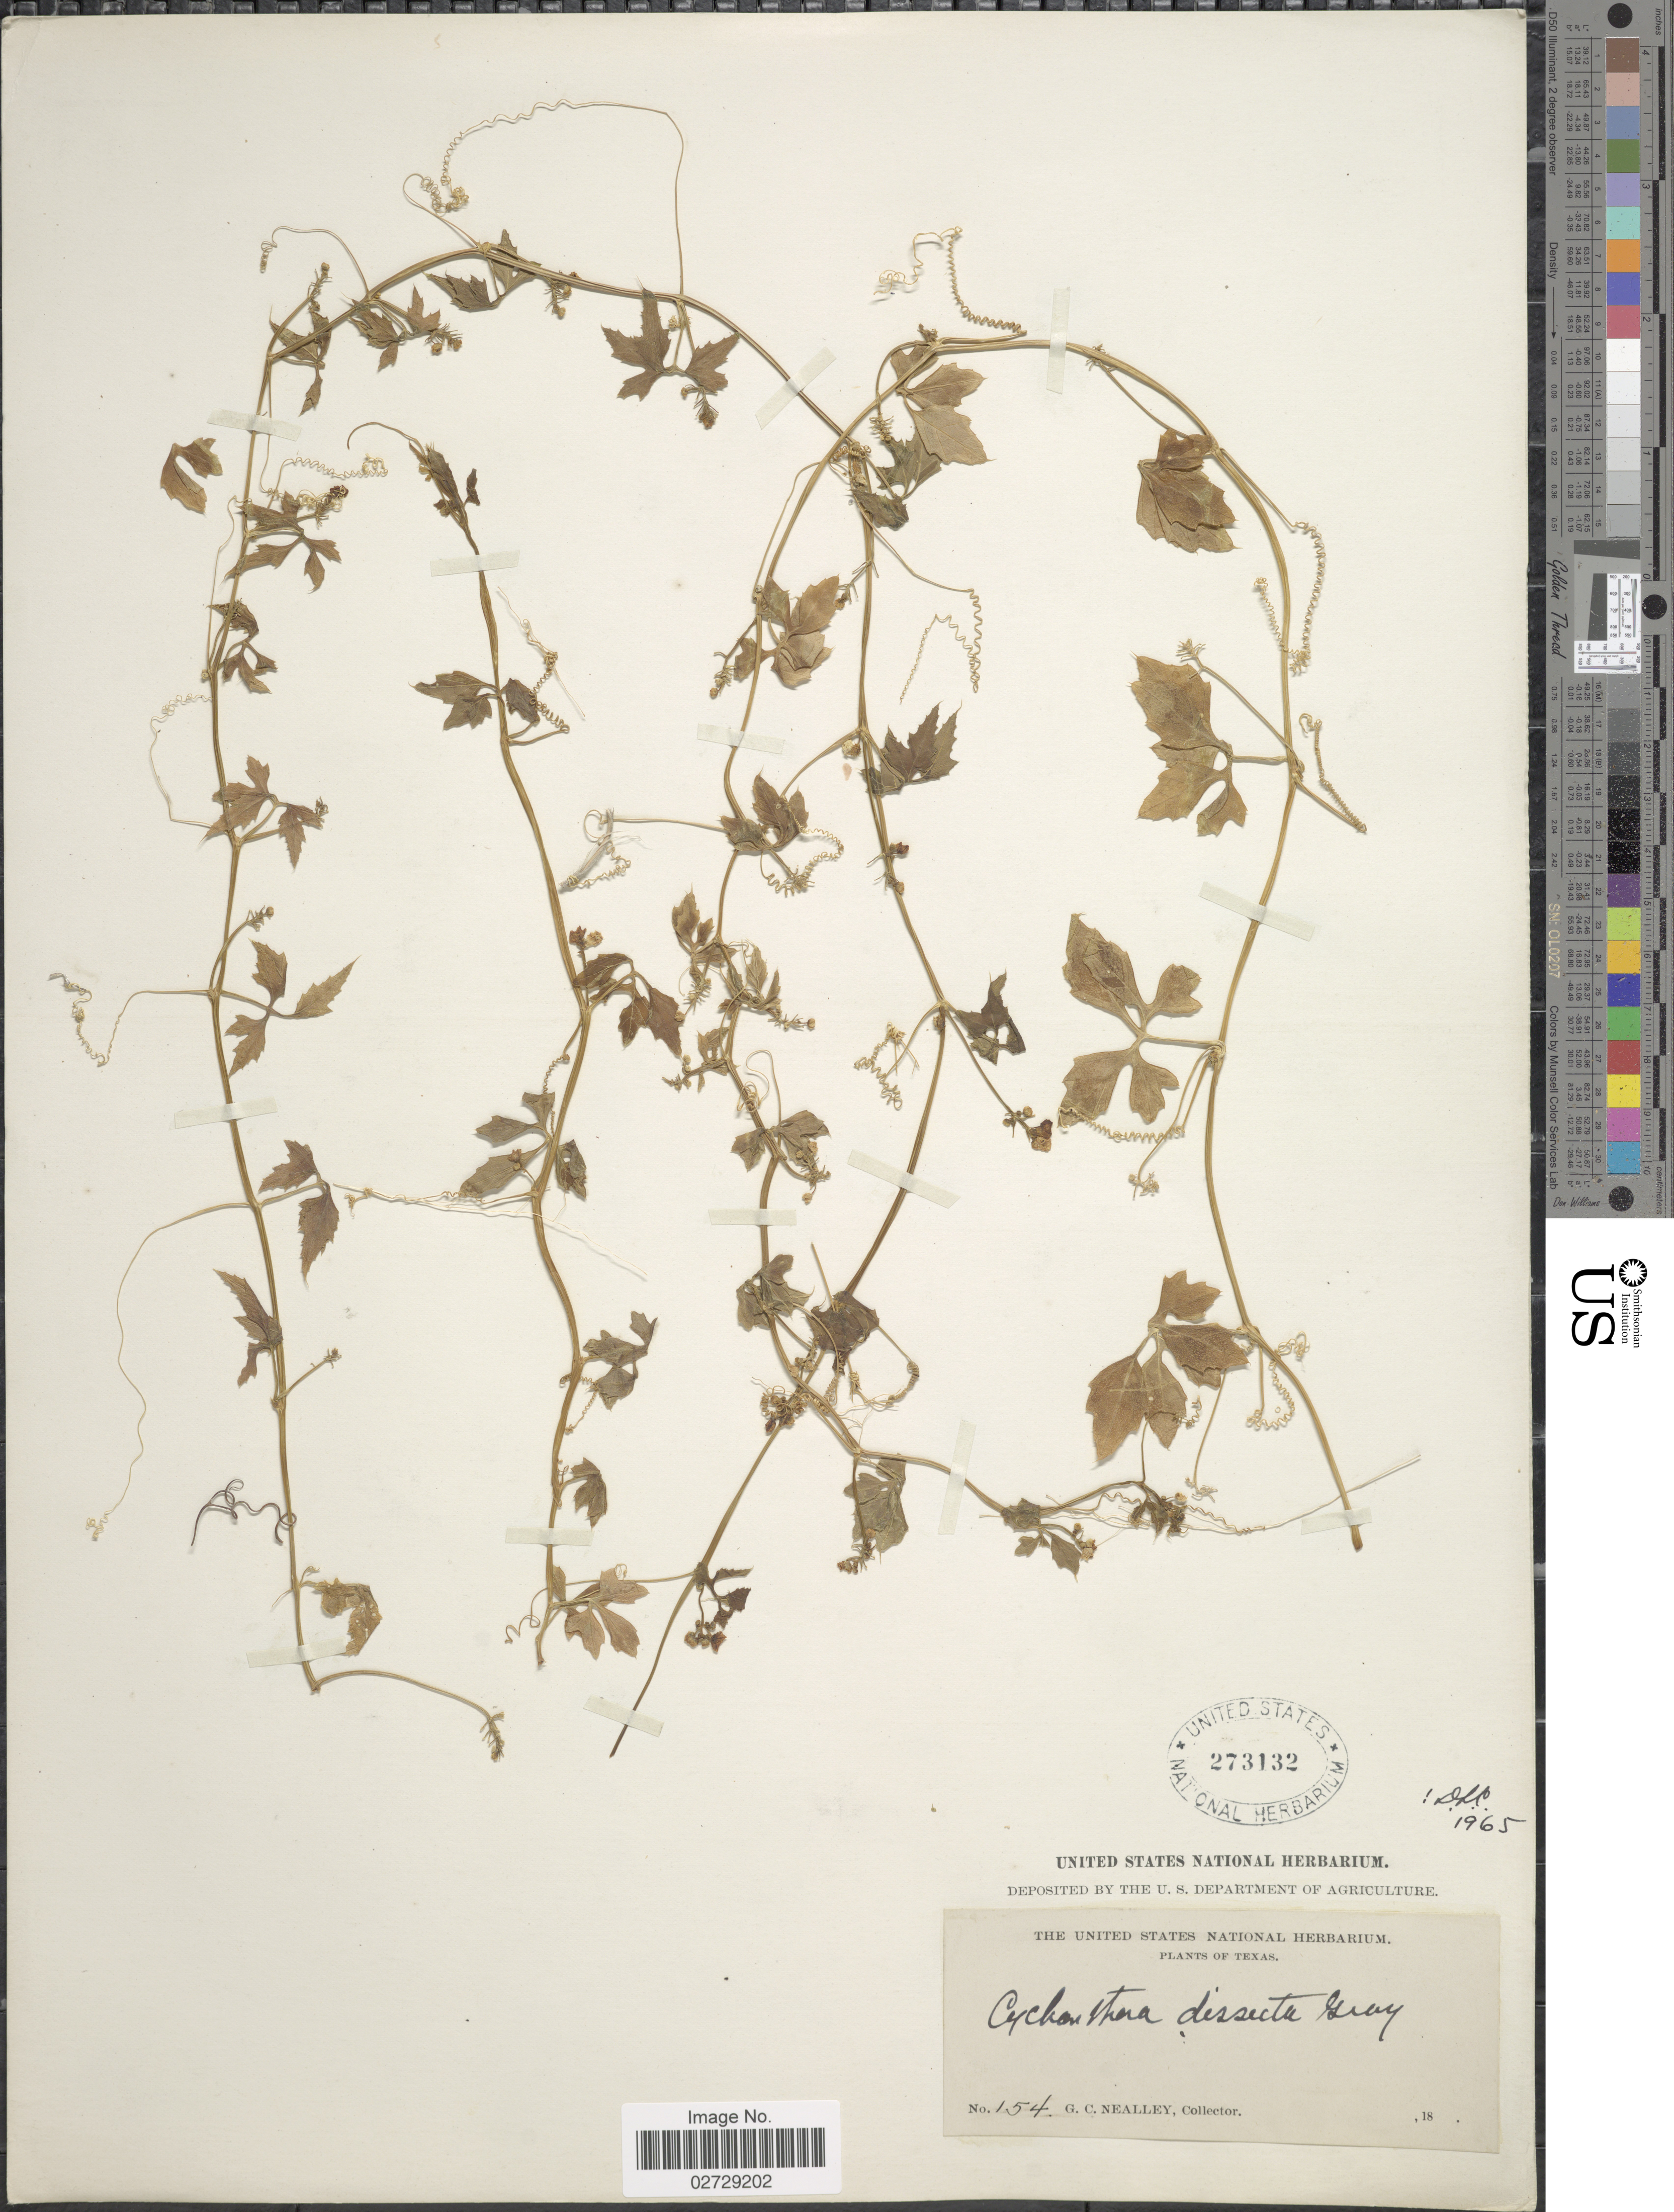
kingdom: Plantae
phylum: Tracheophyta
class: Magnoliopsida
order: Cucurbitales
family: Cucurbitaceae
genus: Cyclanthera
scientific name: Cyclanthera dissecta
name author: (Torr. & A. Gray) Arn.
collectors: G. C. Nealley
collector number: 154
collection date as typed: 18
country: United States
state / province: Texas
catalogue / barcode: US 273132